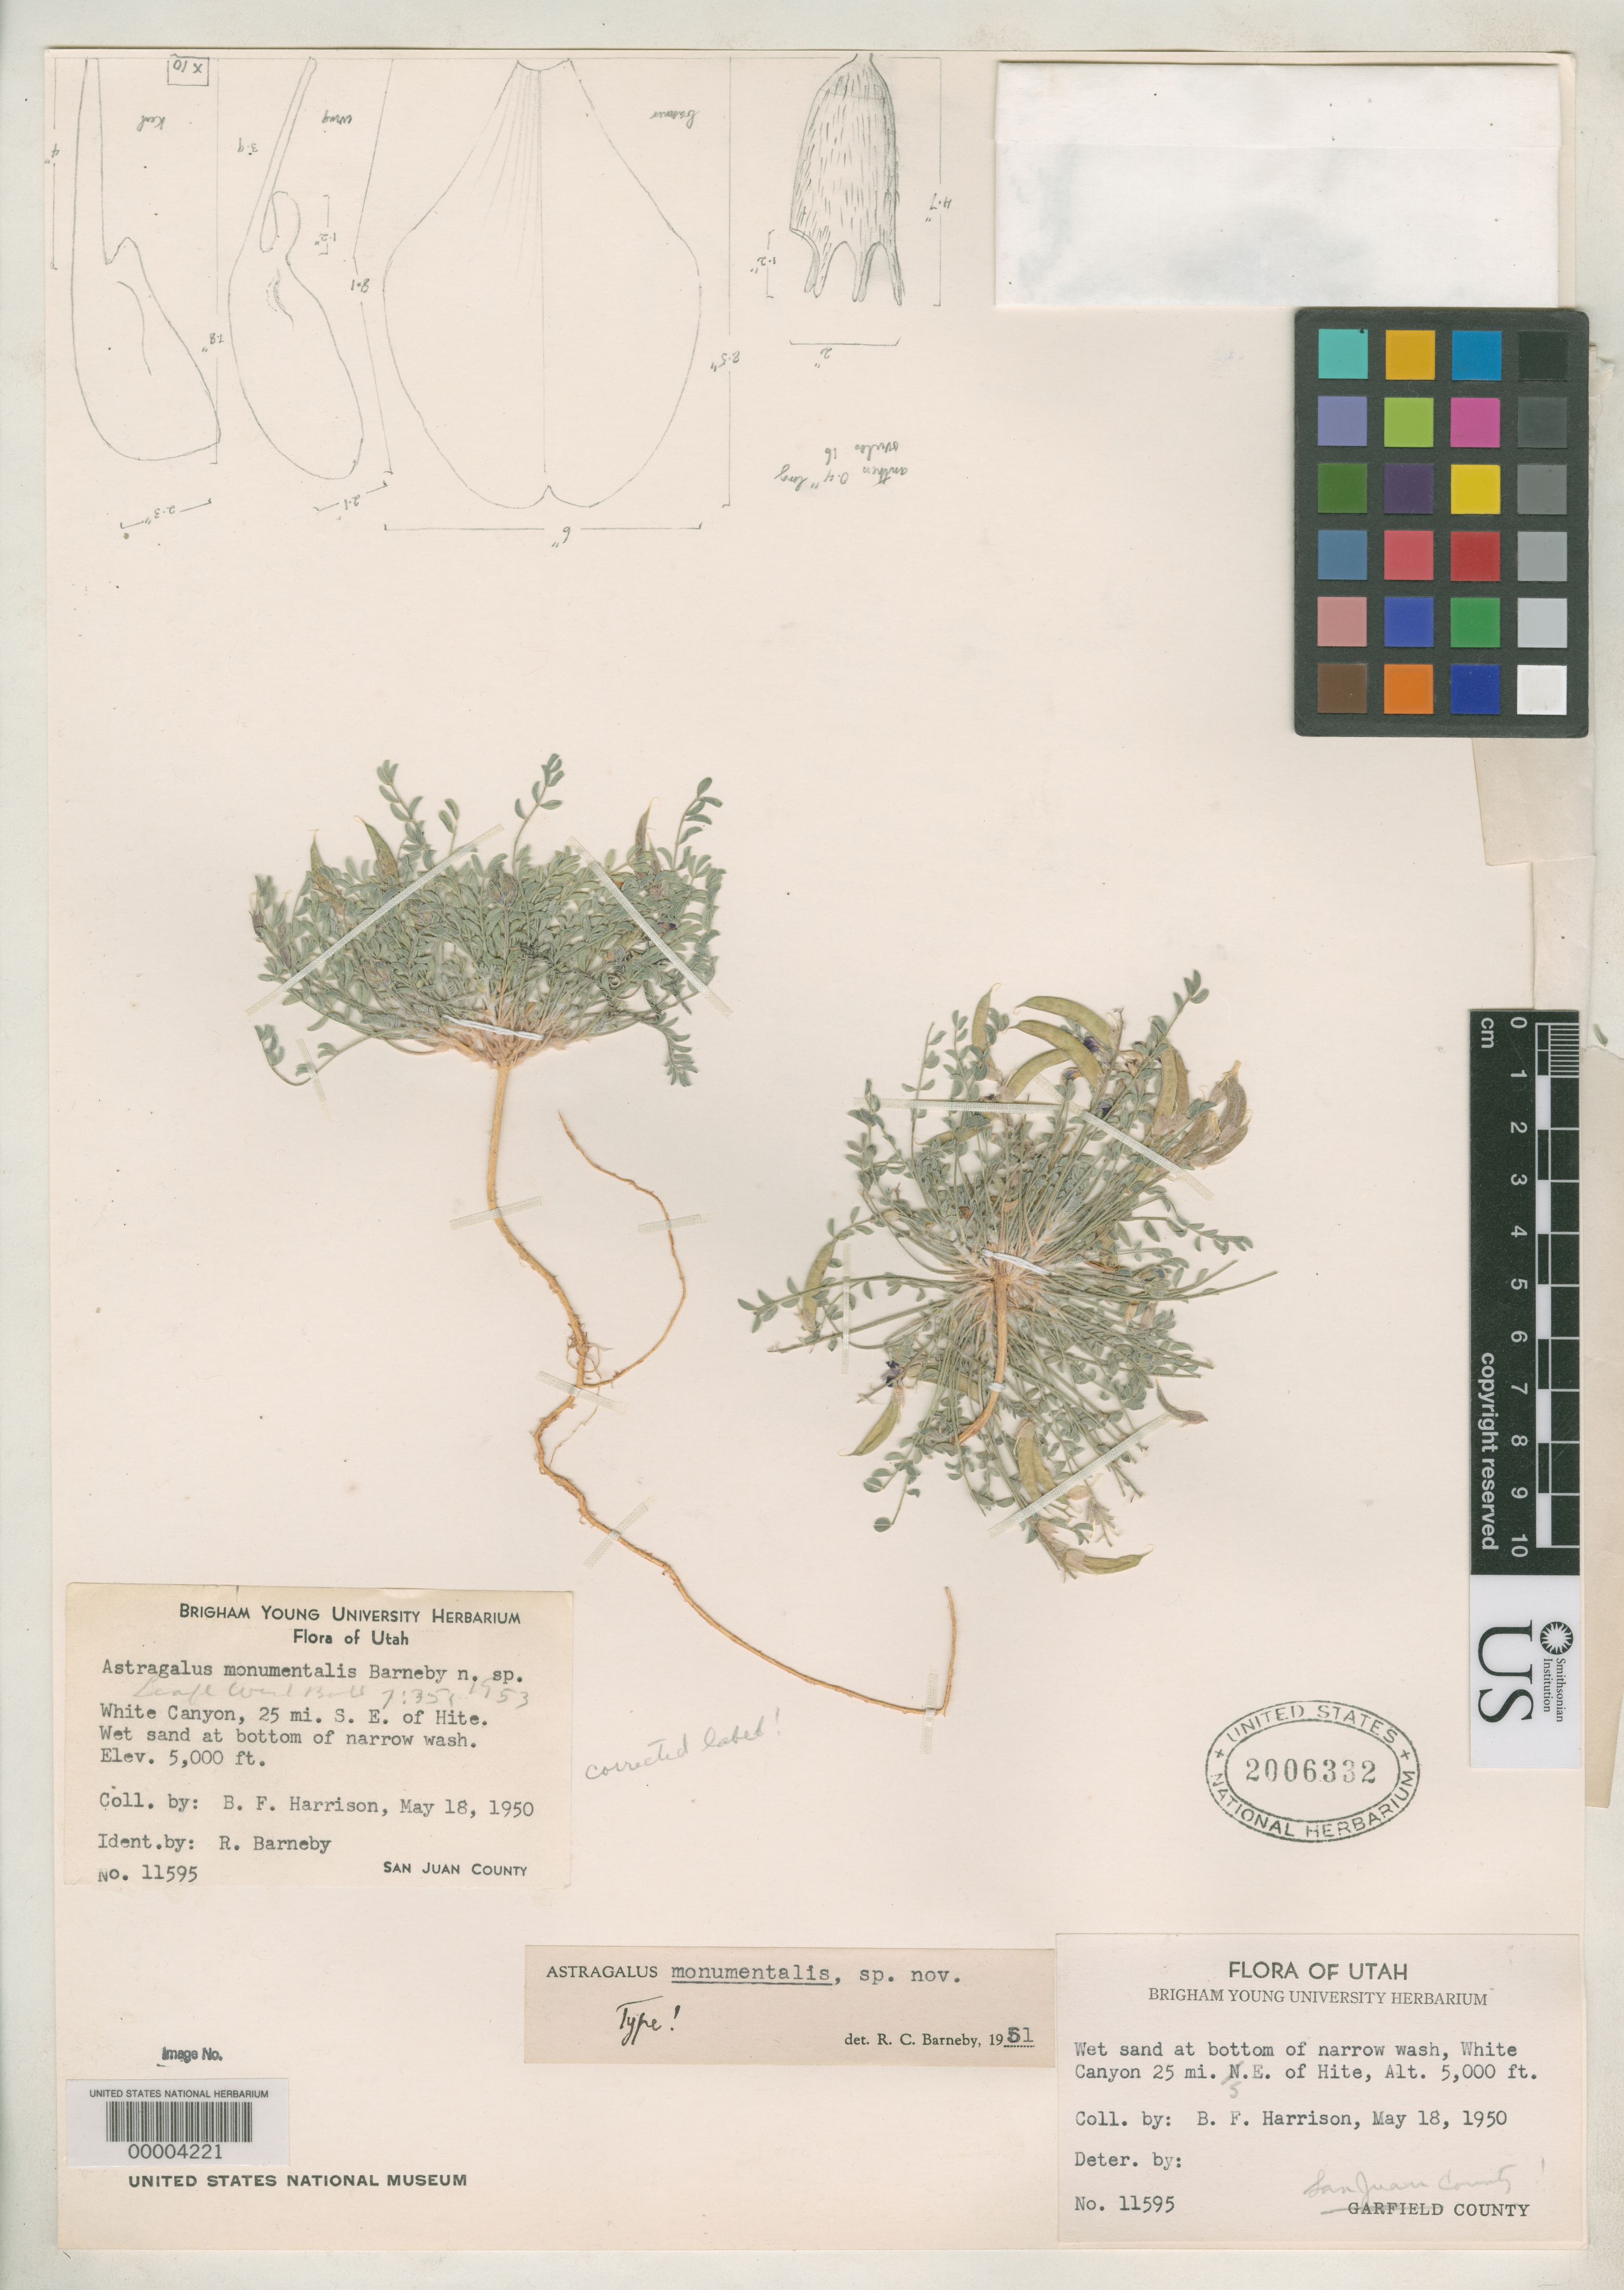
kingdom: Plantae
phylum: Tracheophyta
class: Magnoliopsida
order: Fabales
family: Fabaceae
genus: Astragalus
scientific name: Astragalus monumentalis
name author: Barneby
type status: Holotype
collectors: B. F. Harrison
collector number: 11595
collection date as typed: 18 May 1950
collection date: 1950-05-18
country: United States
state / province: Utah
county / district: San Juan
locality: SE of Hite.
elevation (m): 1524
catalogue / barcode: US 2006332